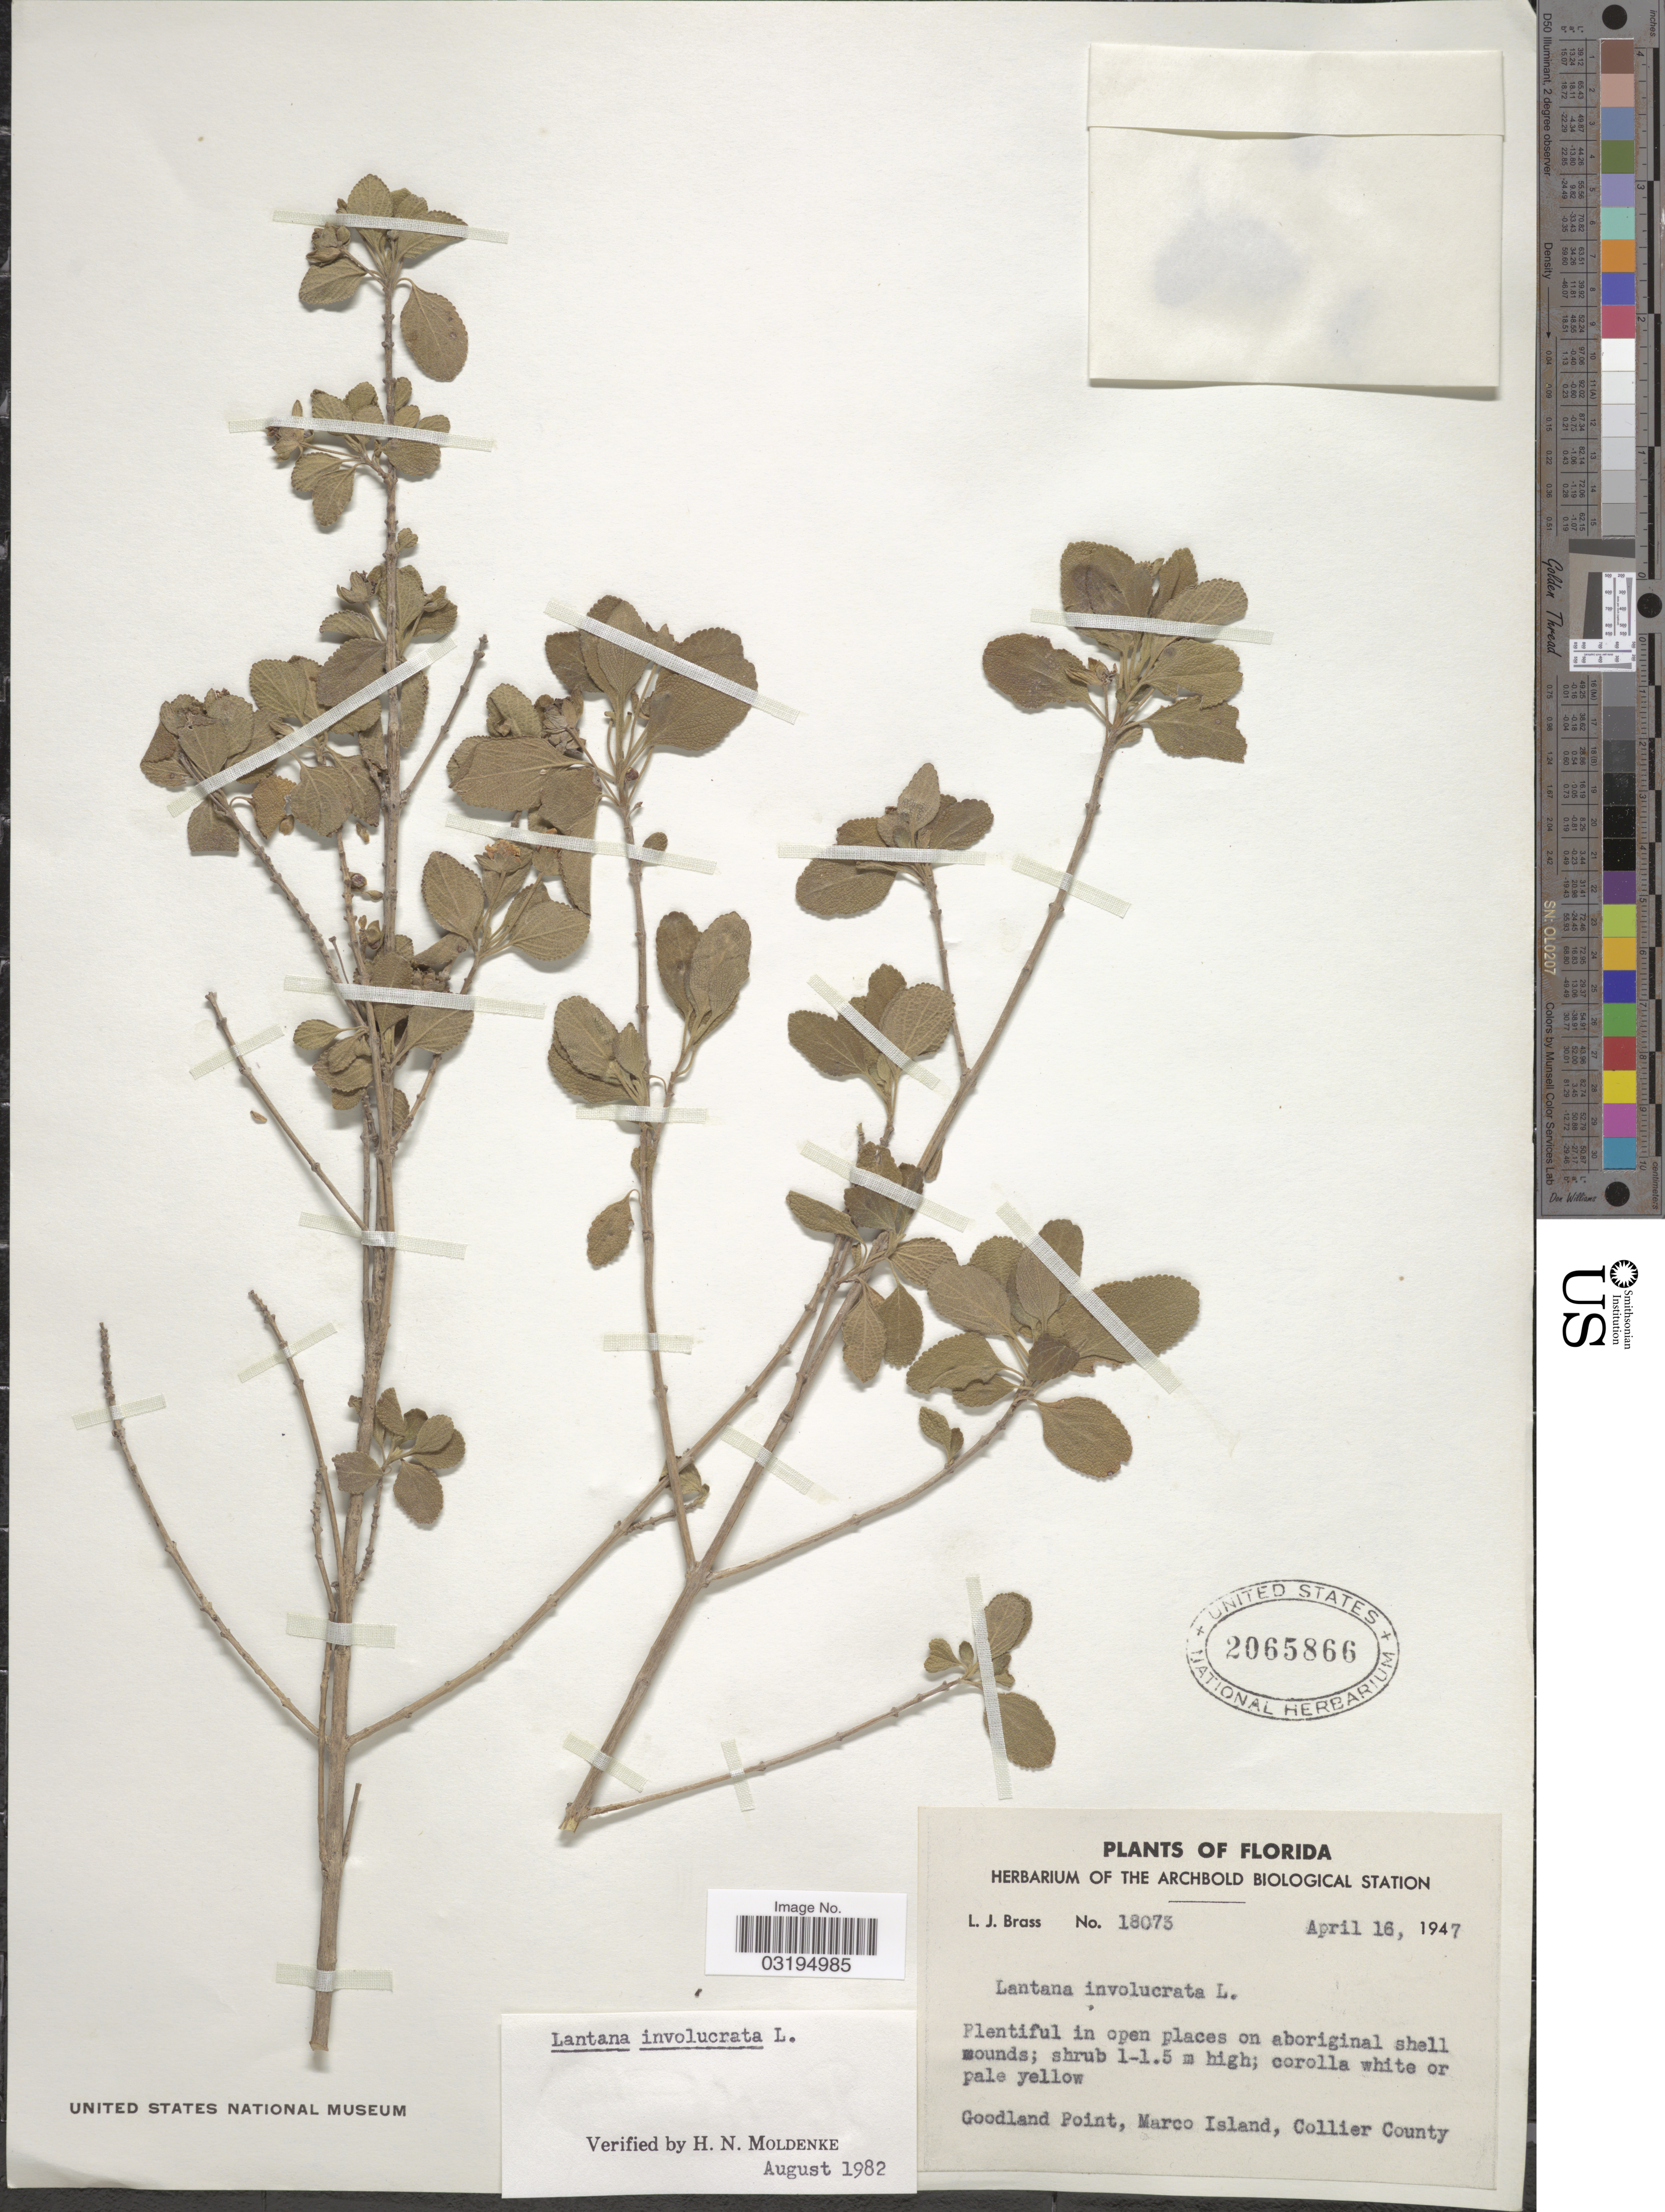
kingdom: Plantae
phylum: Tracheophyta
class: Magnoliopsida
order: Lamiales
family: Verbenaceae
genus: Lantana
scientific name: Lantana involucrata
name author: L.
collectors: L. J. Brass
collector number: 18073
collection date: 1947-04-16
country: United States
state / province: Florida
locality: Goodland Point, Marco Island, Collier County.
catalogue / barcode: US 2065866